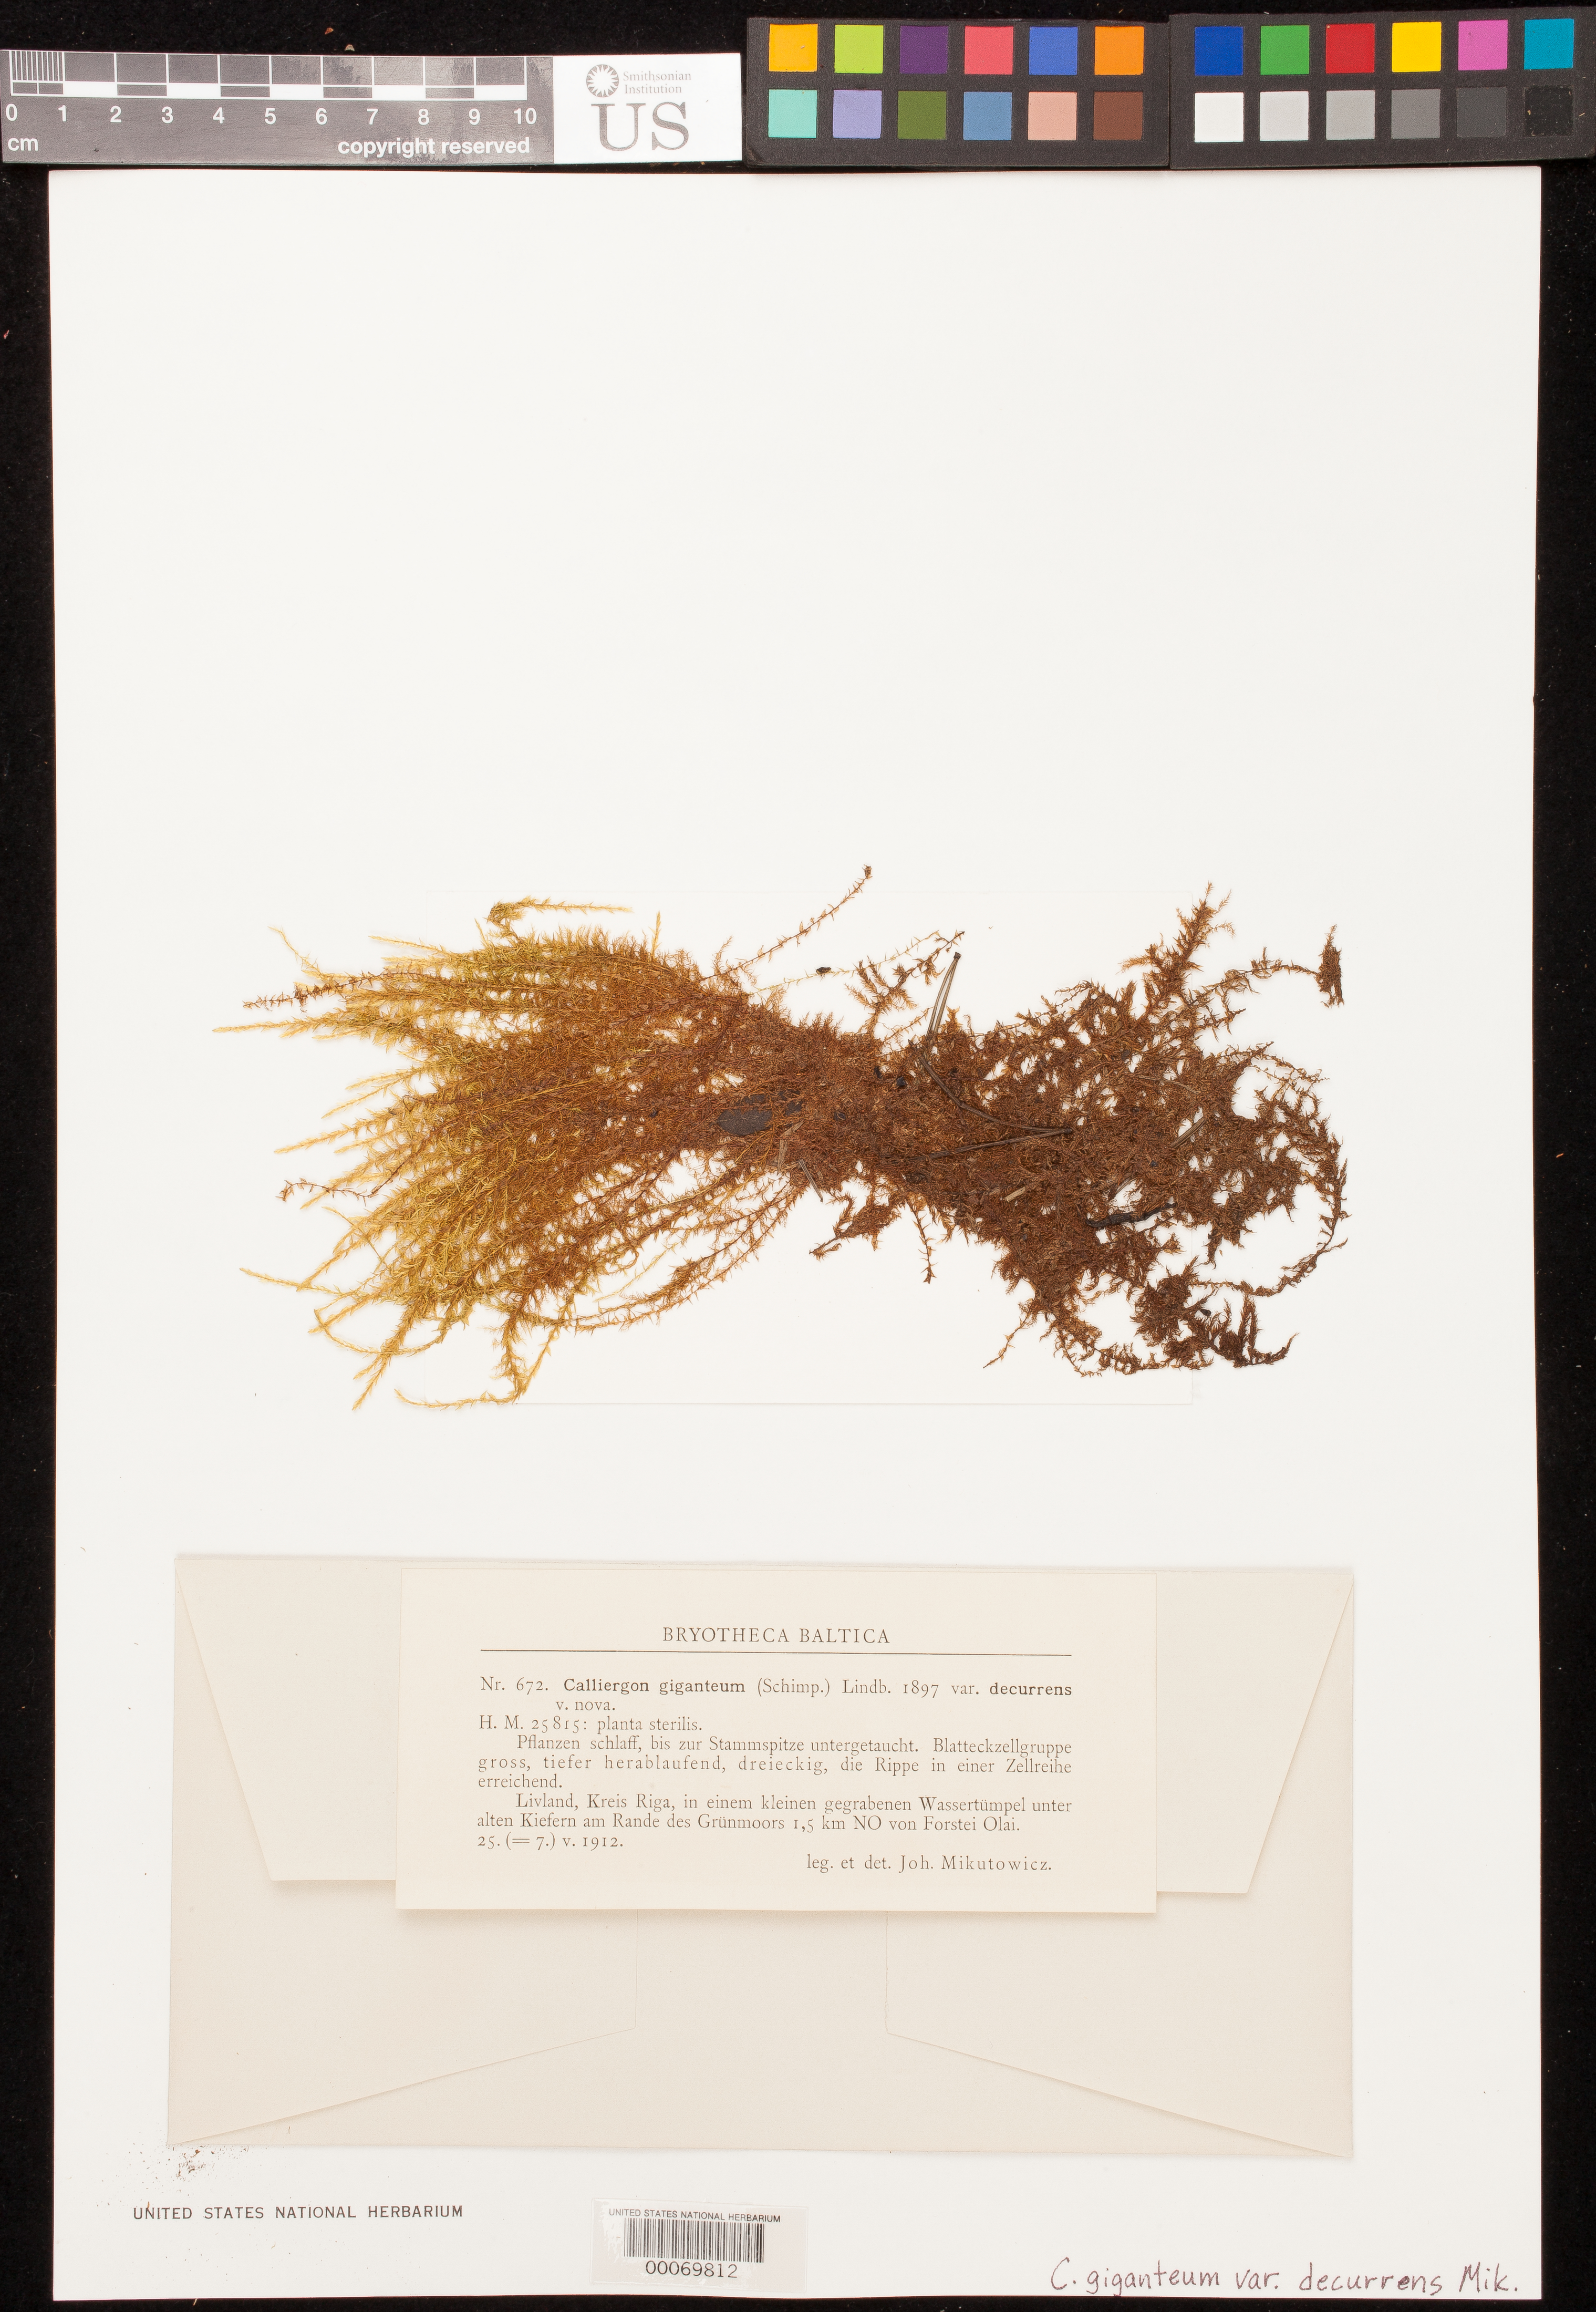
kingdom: Plantae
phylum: Bryophyta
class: Bryopsida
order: Hypnales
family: Calliergonaceae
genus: Calliergon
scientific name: Calliergon giganteum var. decurrens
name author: Mikut.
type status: Isotype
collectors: J. Mikutowicz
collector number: Bryoth. Balt. 672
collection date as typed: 25 May 1912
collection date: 1912-05-25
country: Latvia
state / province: Riga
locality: Area of Riga, Moor 1.5 NE of Forstei Olai.